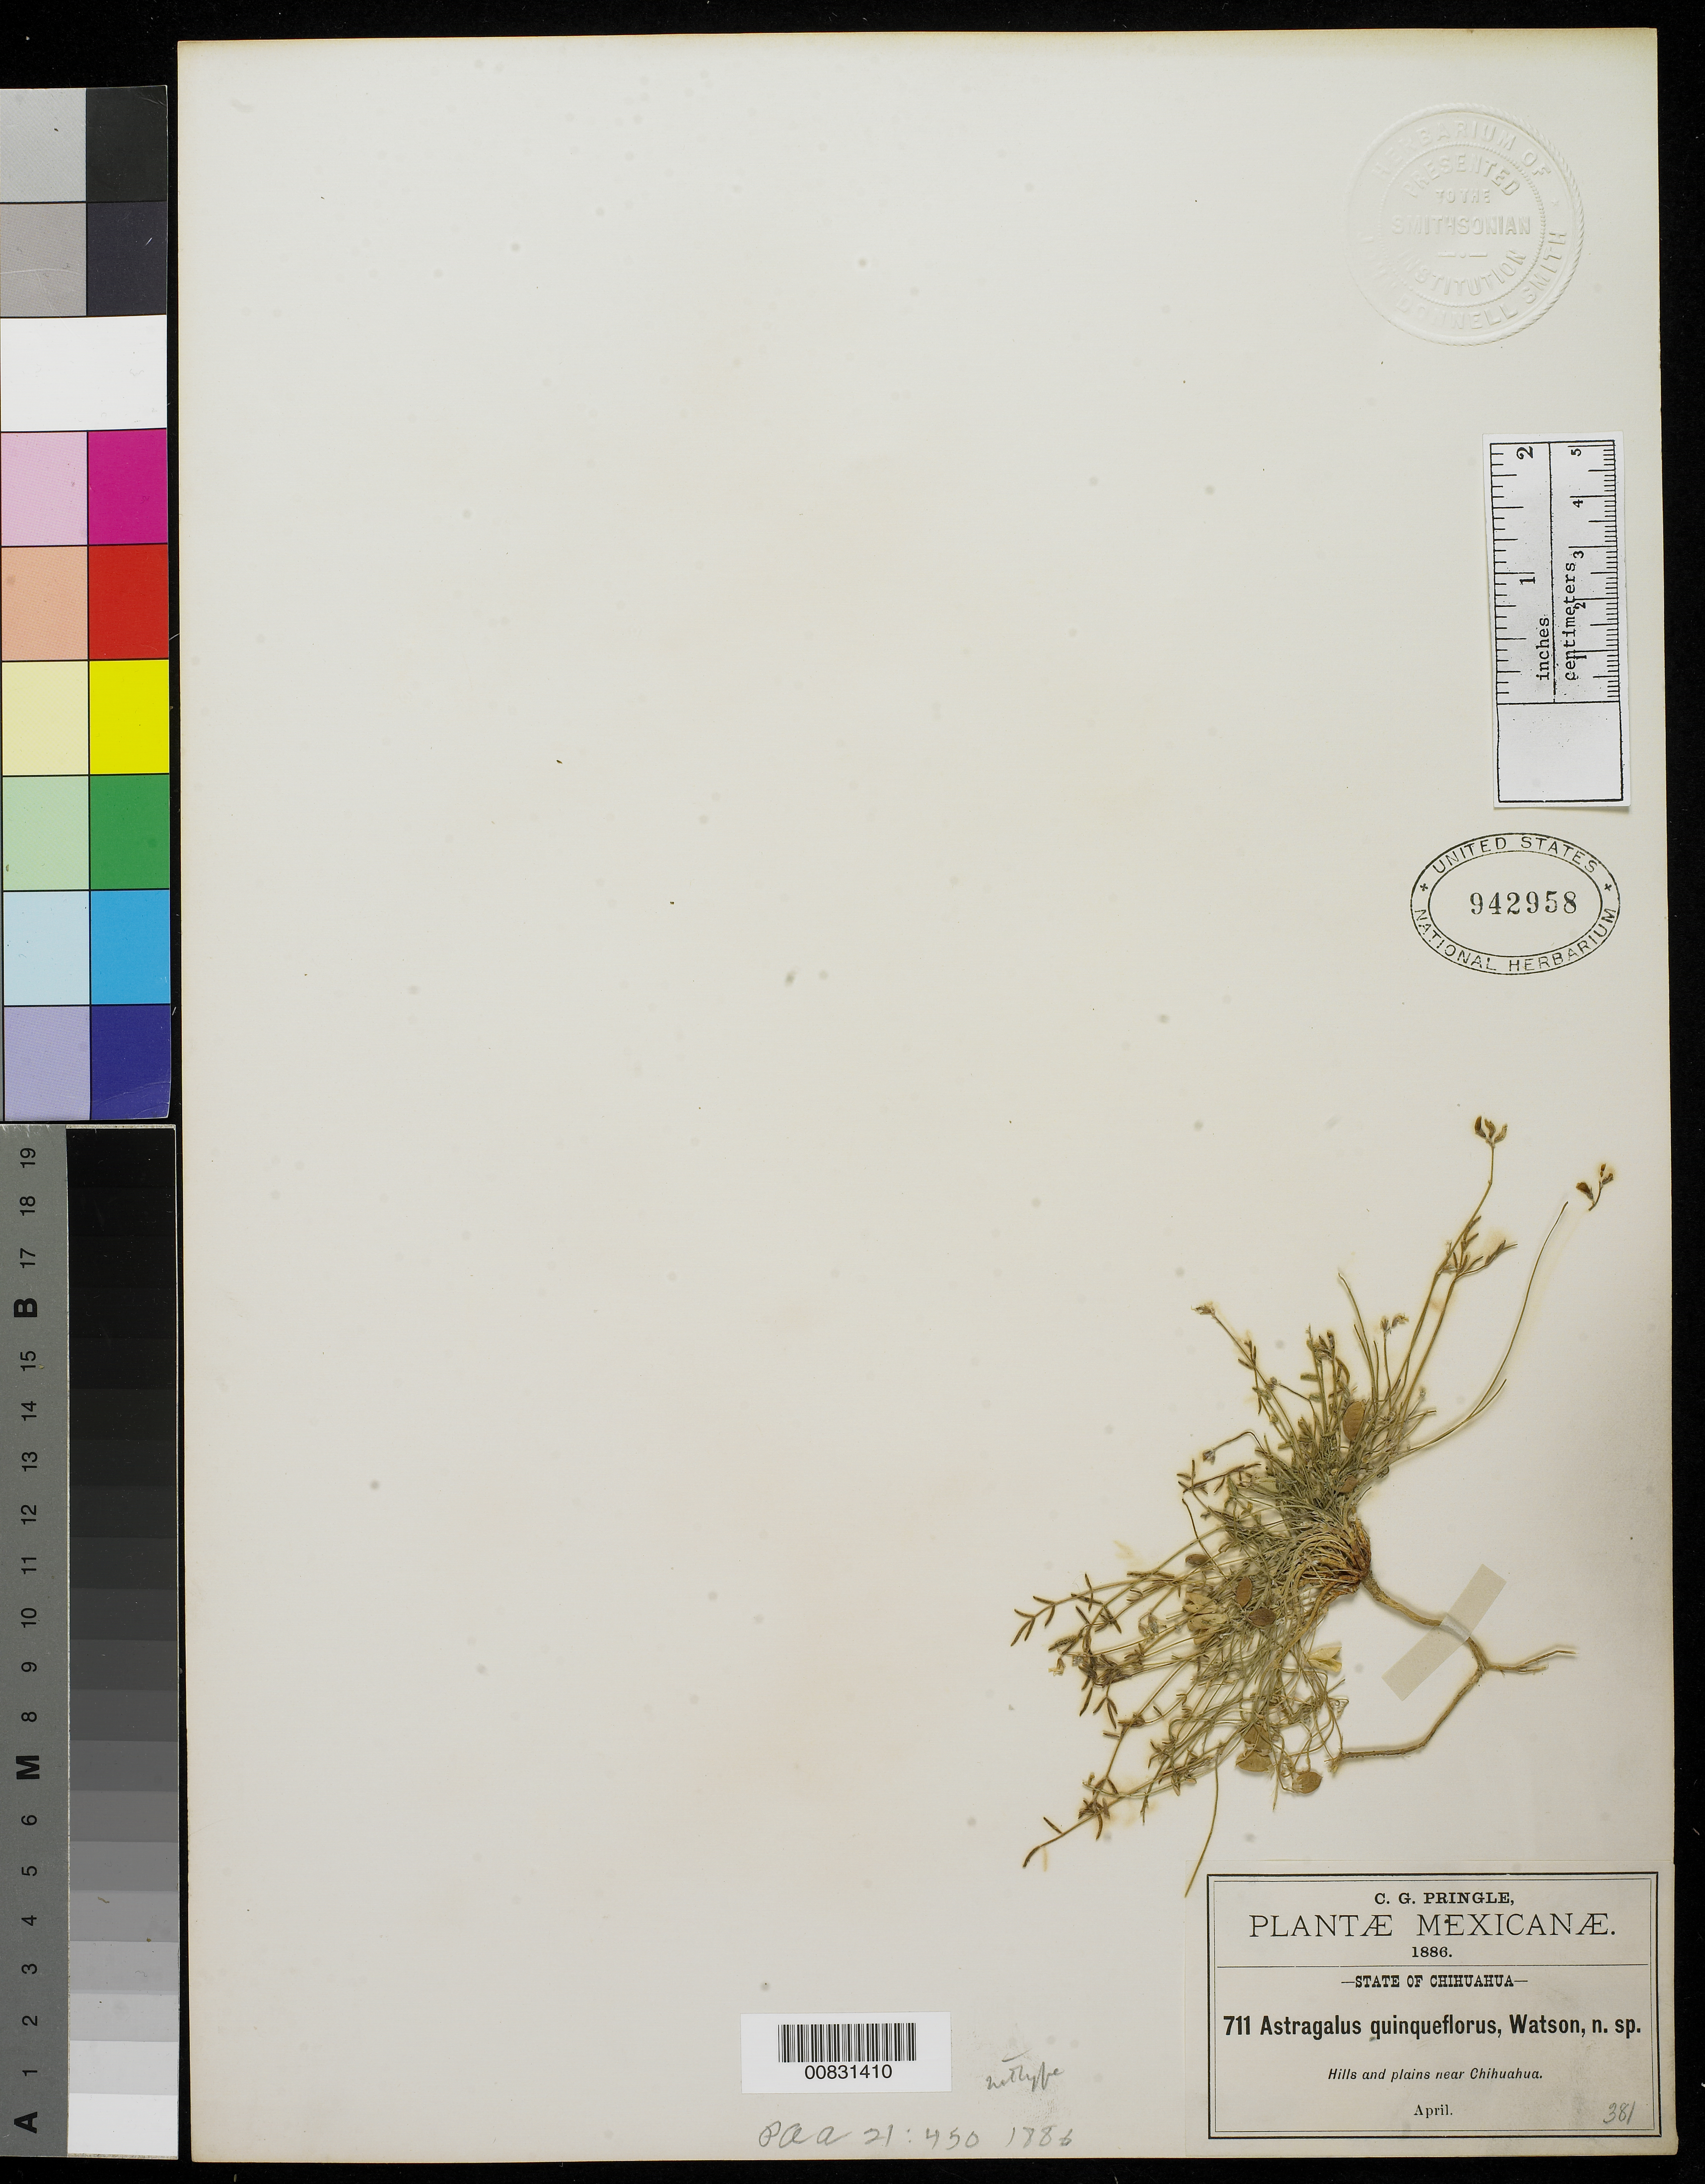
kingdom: Plantae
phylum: Tracheophyta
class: Magnoliopsida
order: Fabales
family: Fabaceae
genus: Astragalus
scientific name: Astragalus quinqueflorus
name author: S. Watson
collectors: C. G. Pringle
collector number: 711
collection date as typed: Apr 1886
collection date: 1886-04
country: Mexico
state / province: Chihuahua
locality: Hills and plains near Chihuahua.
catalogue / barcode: US 942958